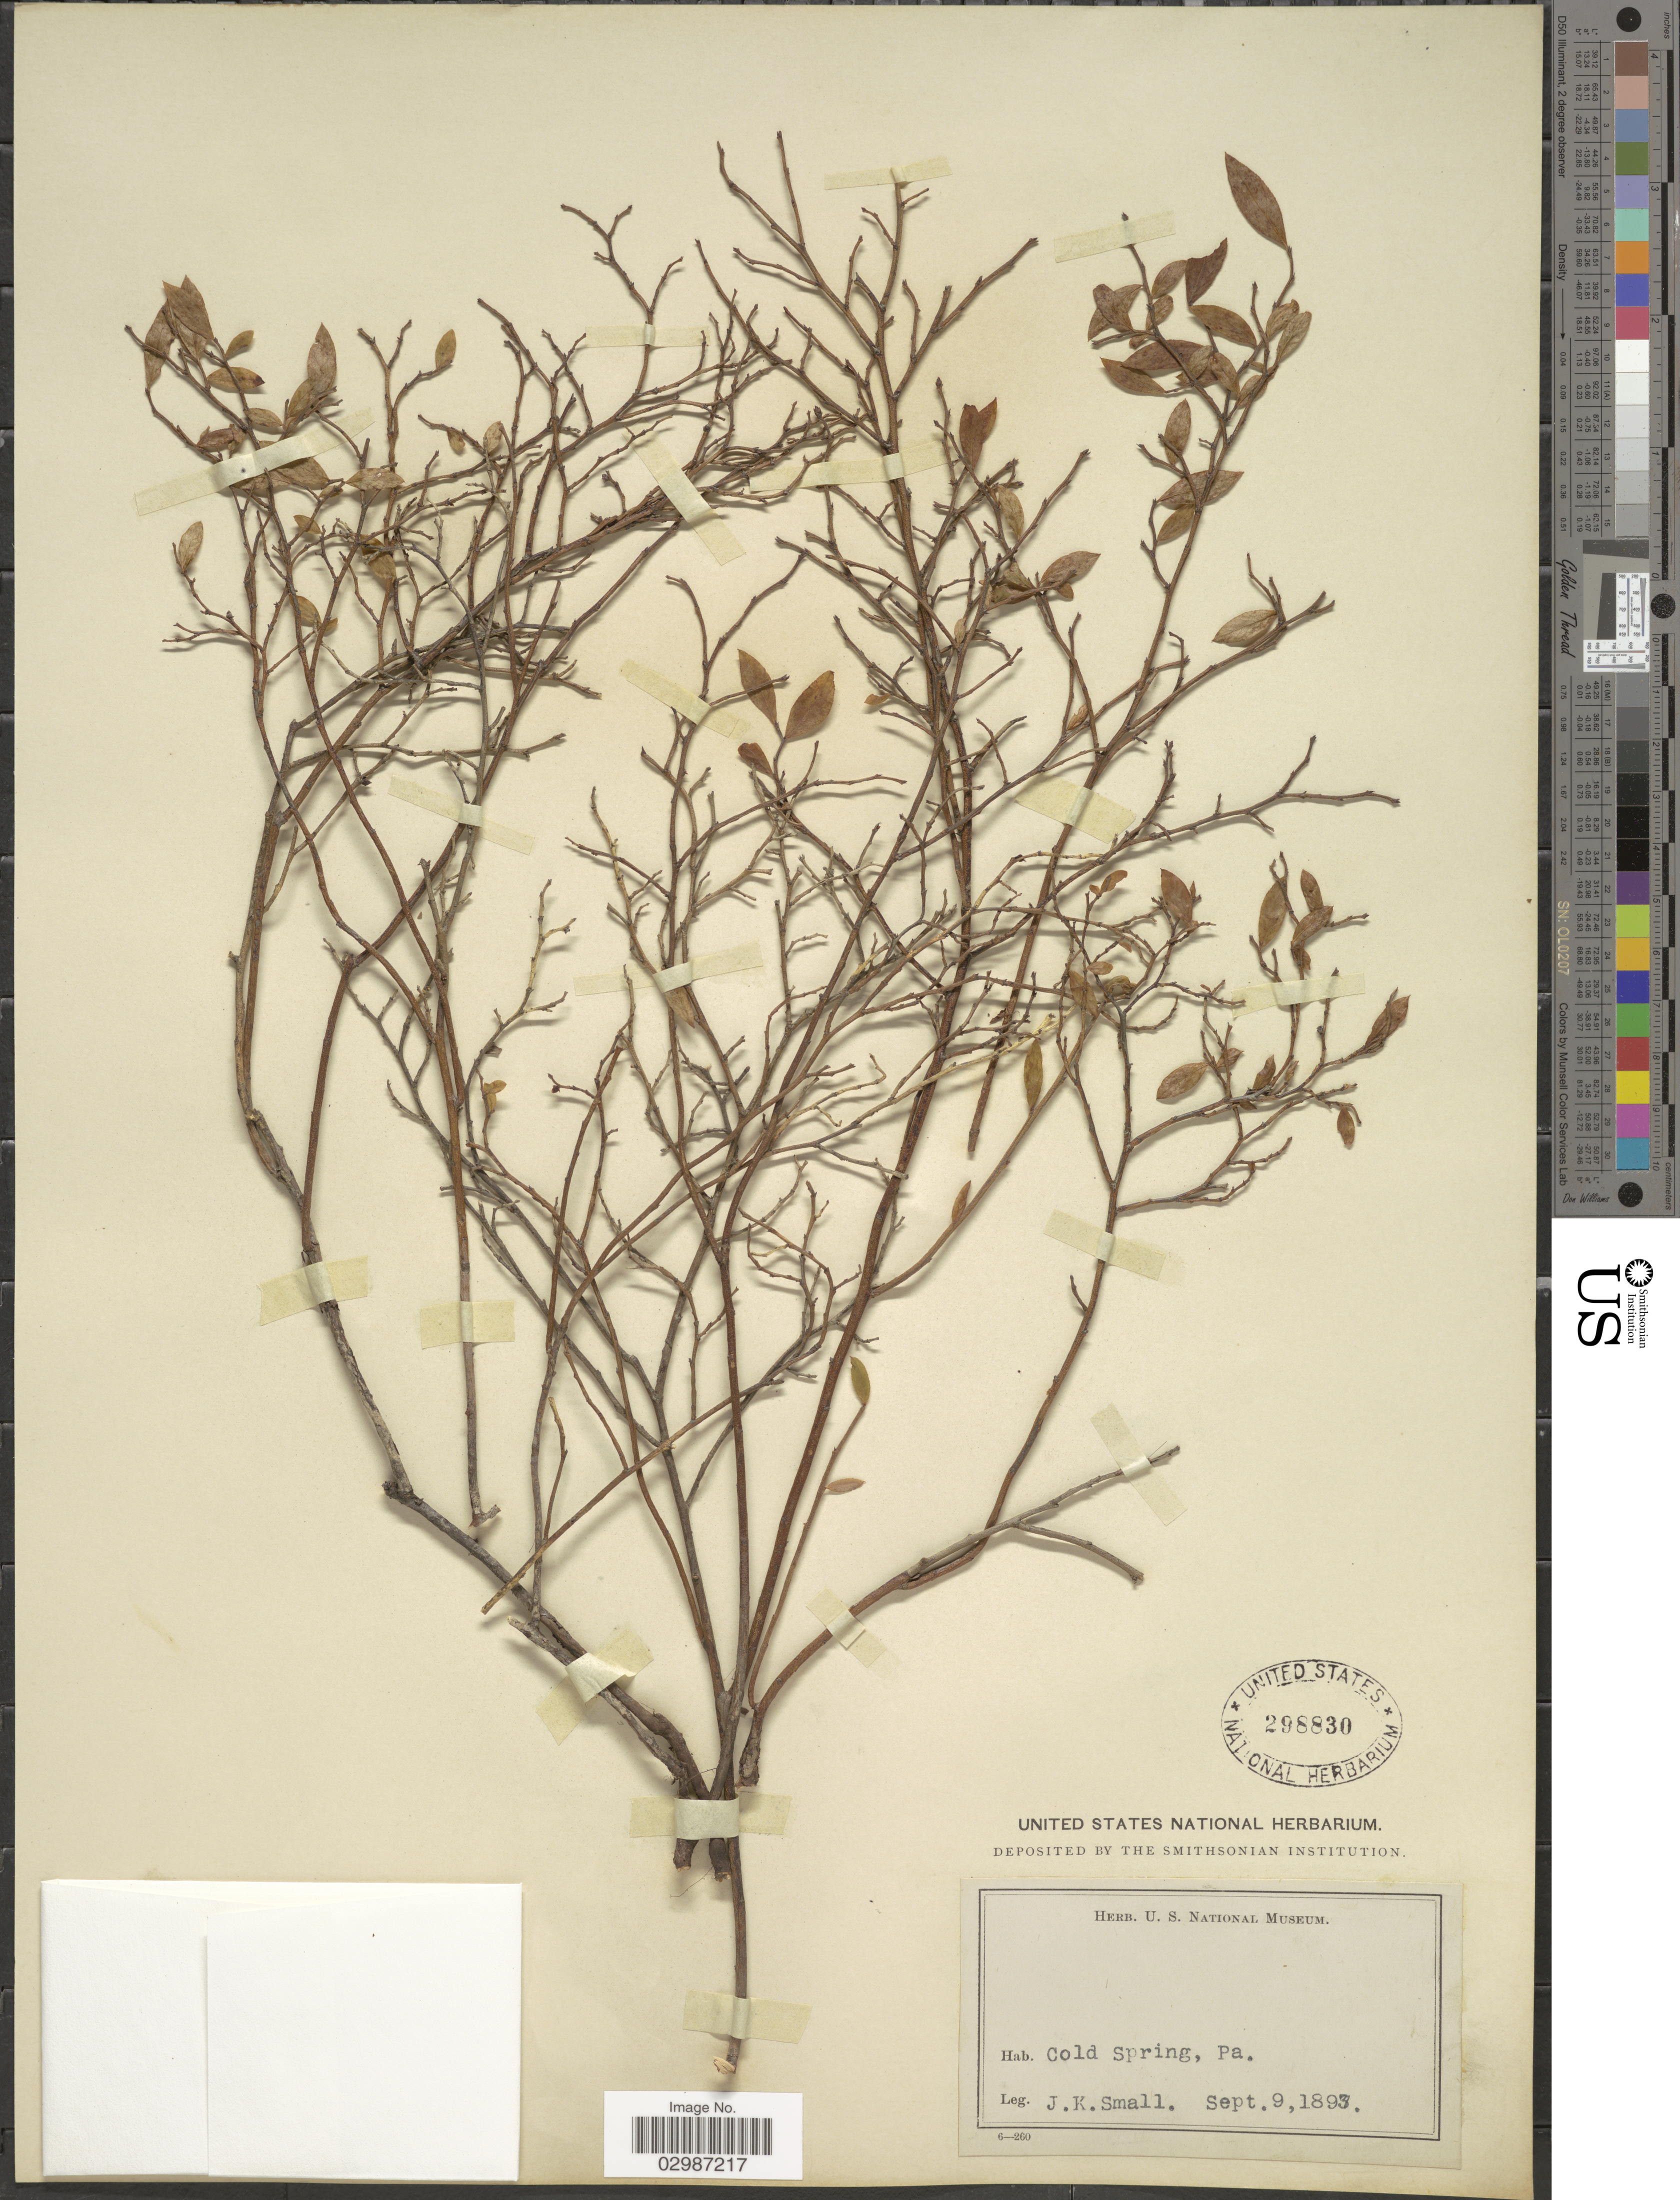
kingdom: Plantae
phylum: Tracheophyta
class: Magnoliopsida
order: Ericales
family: Ericaceae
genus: Vaccinium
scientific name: Vaccinium angustifolium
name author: Aiton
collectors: J. K. Small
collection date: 1893-09-09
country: United States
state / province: Pennsylvania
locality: Cold Spring.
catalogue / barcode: US 298830